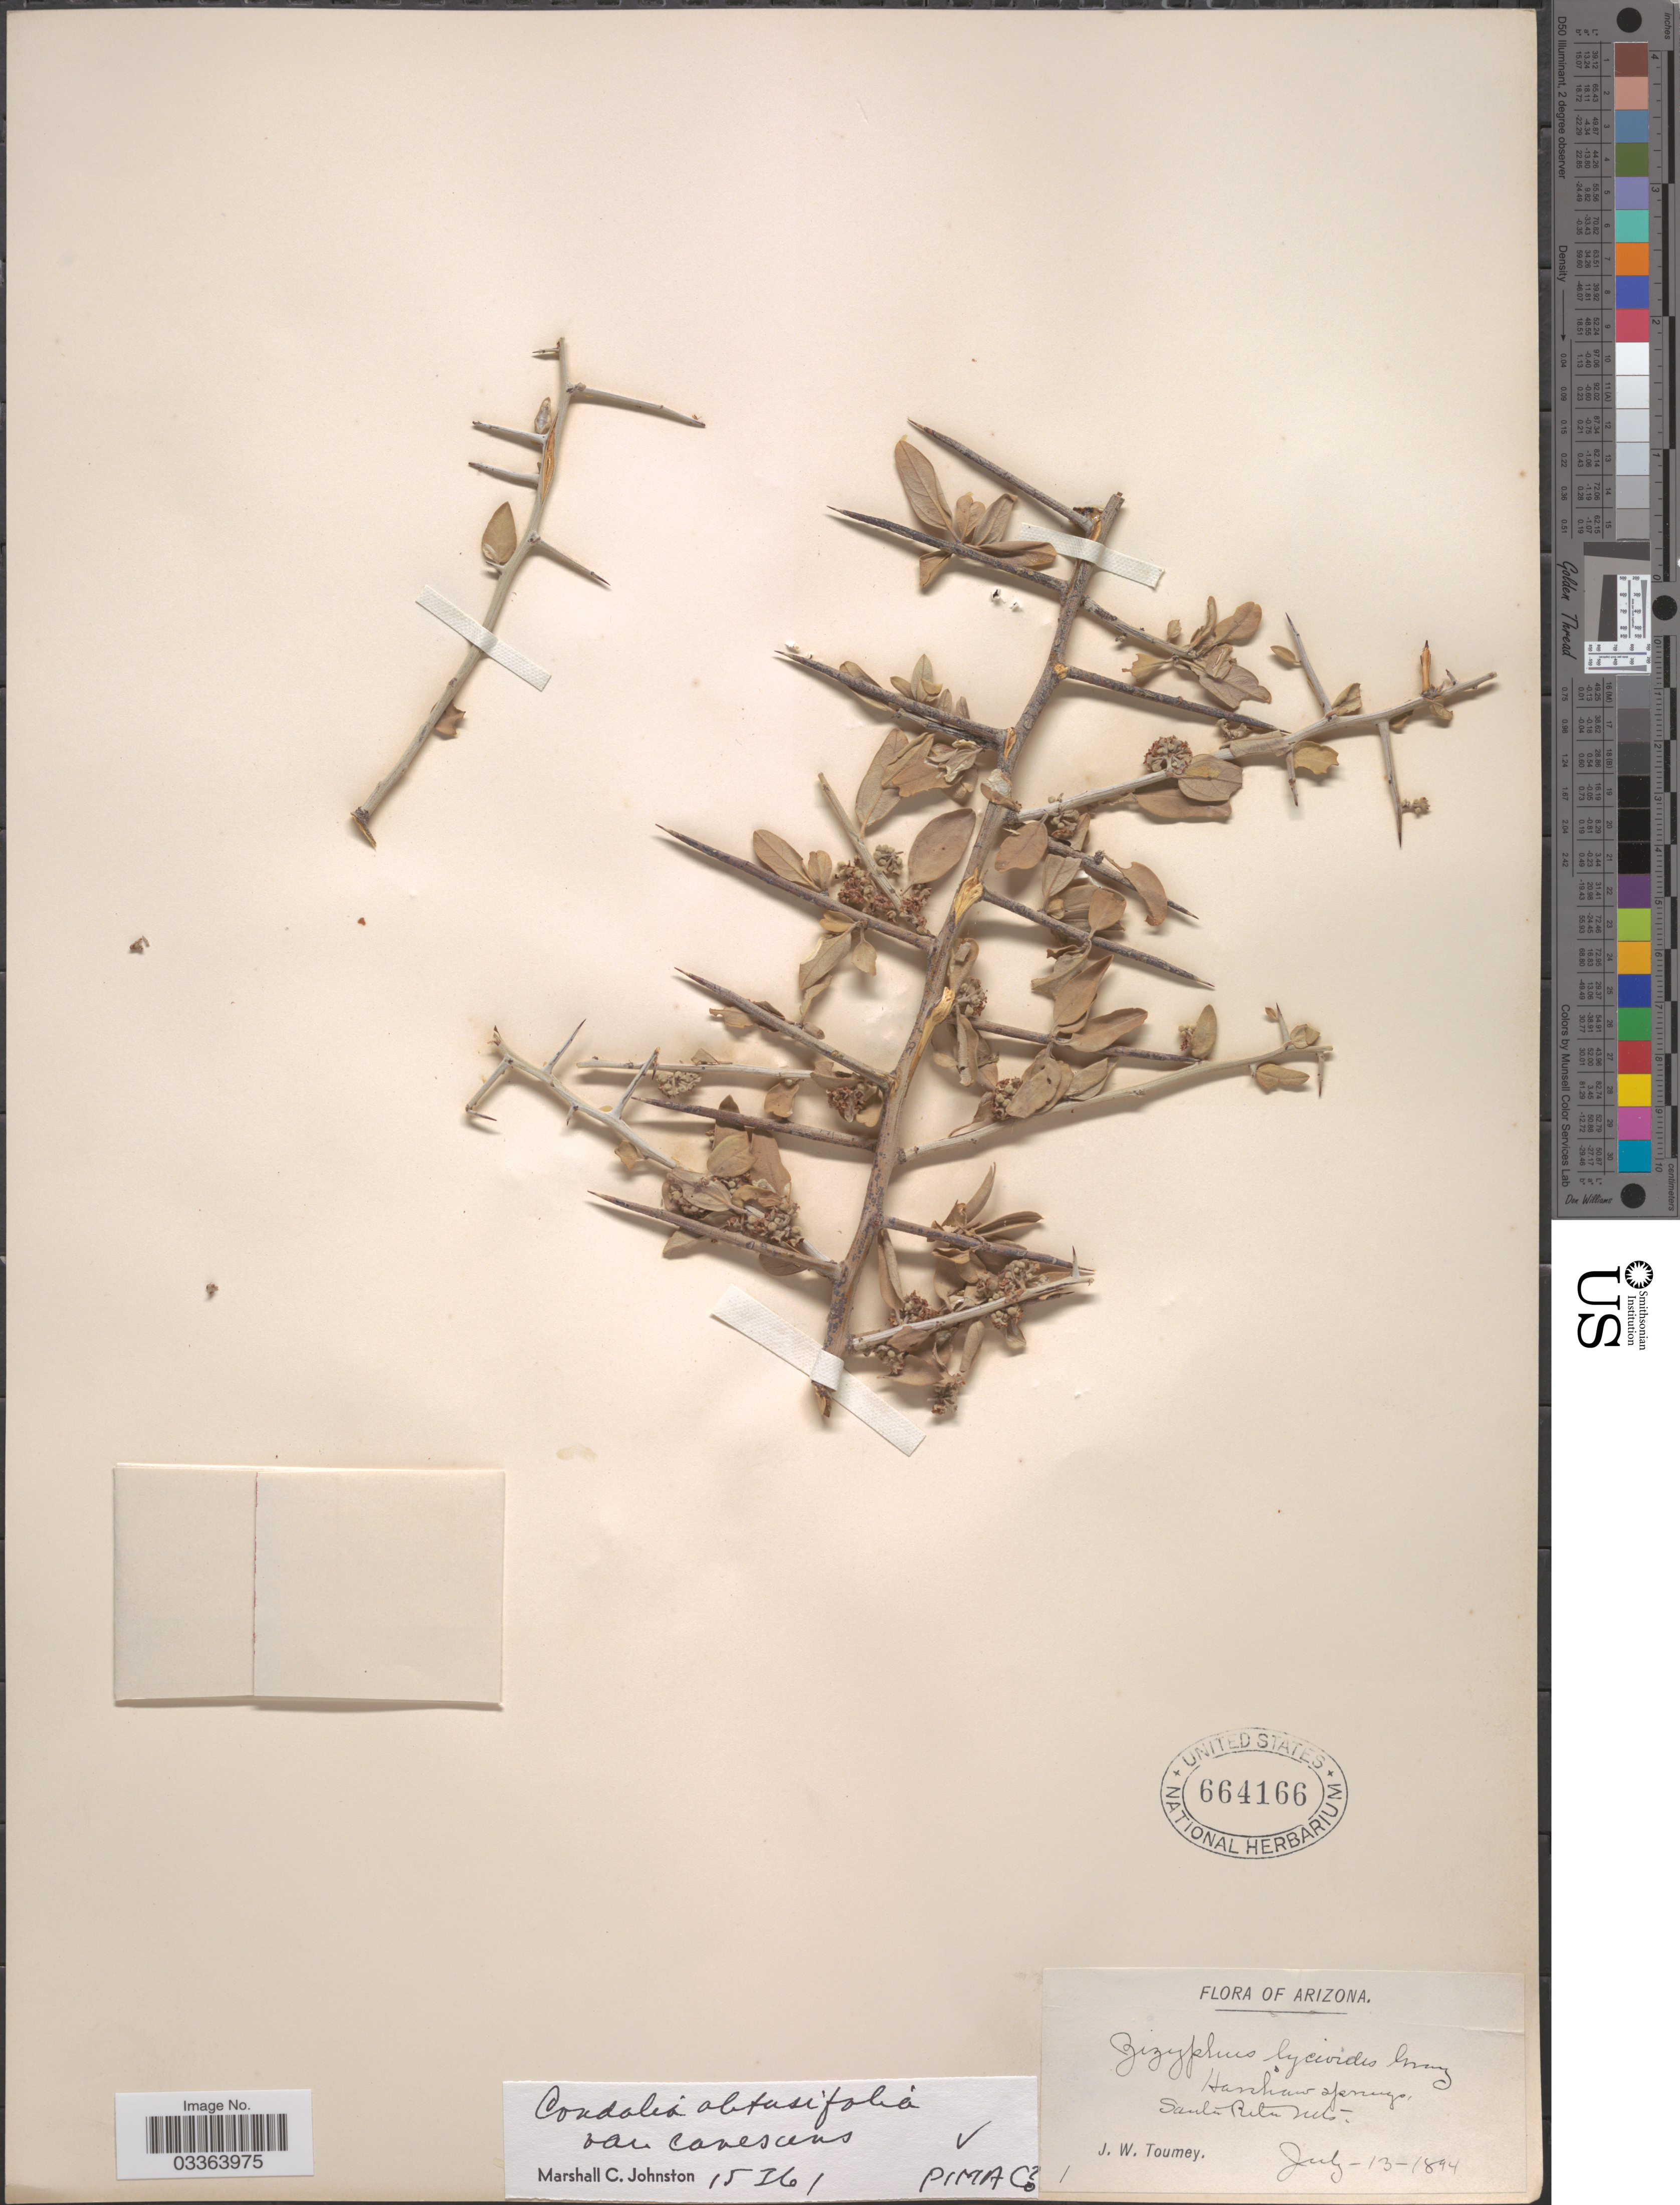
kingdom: Plantae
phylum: Tracheophyta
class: Magnoliopsida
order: Rosales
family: Rhamnaceae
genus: Sarcomphalus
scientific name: Sarcomphalus obtusifolius var. canescens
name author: (A. Gray) Hauenschild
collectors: J. W. Toumey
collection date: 1894-07-13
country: United States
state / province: Arizona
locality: Harshaw springs, Santa Rita Mts.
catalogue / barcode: US 664166